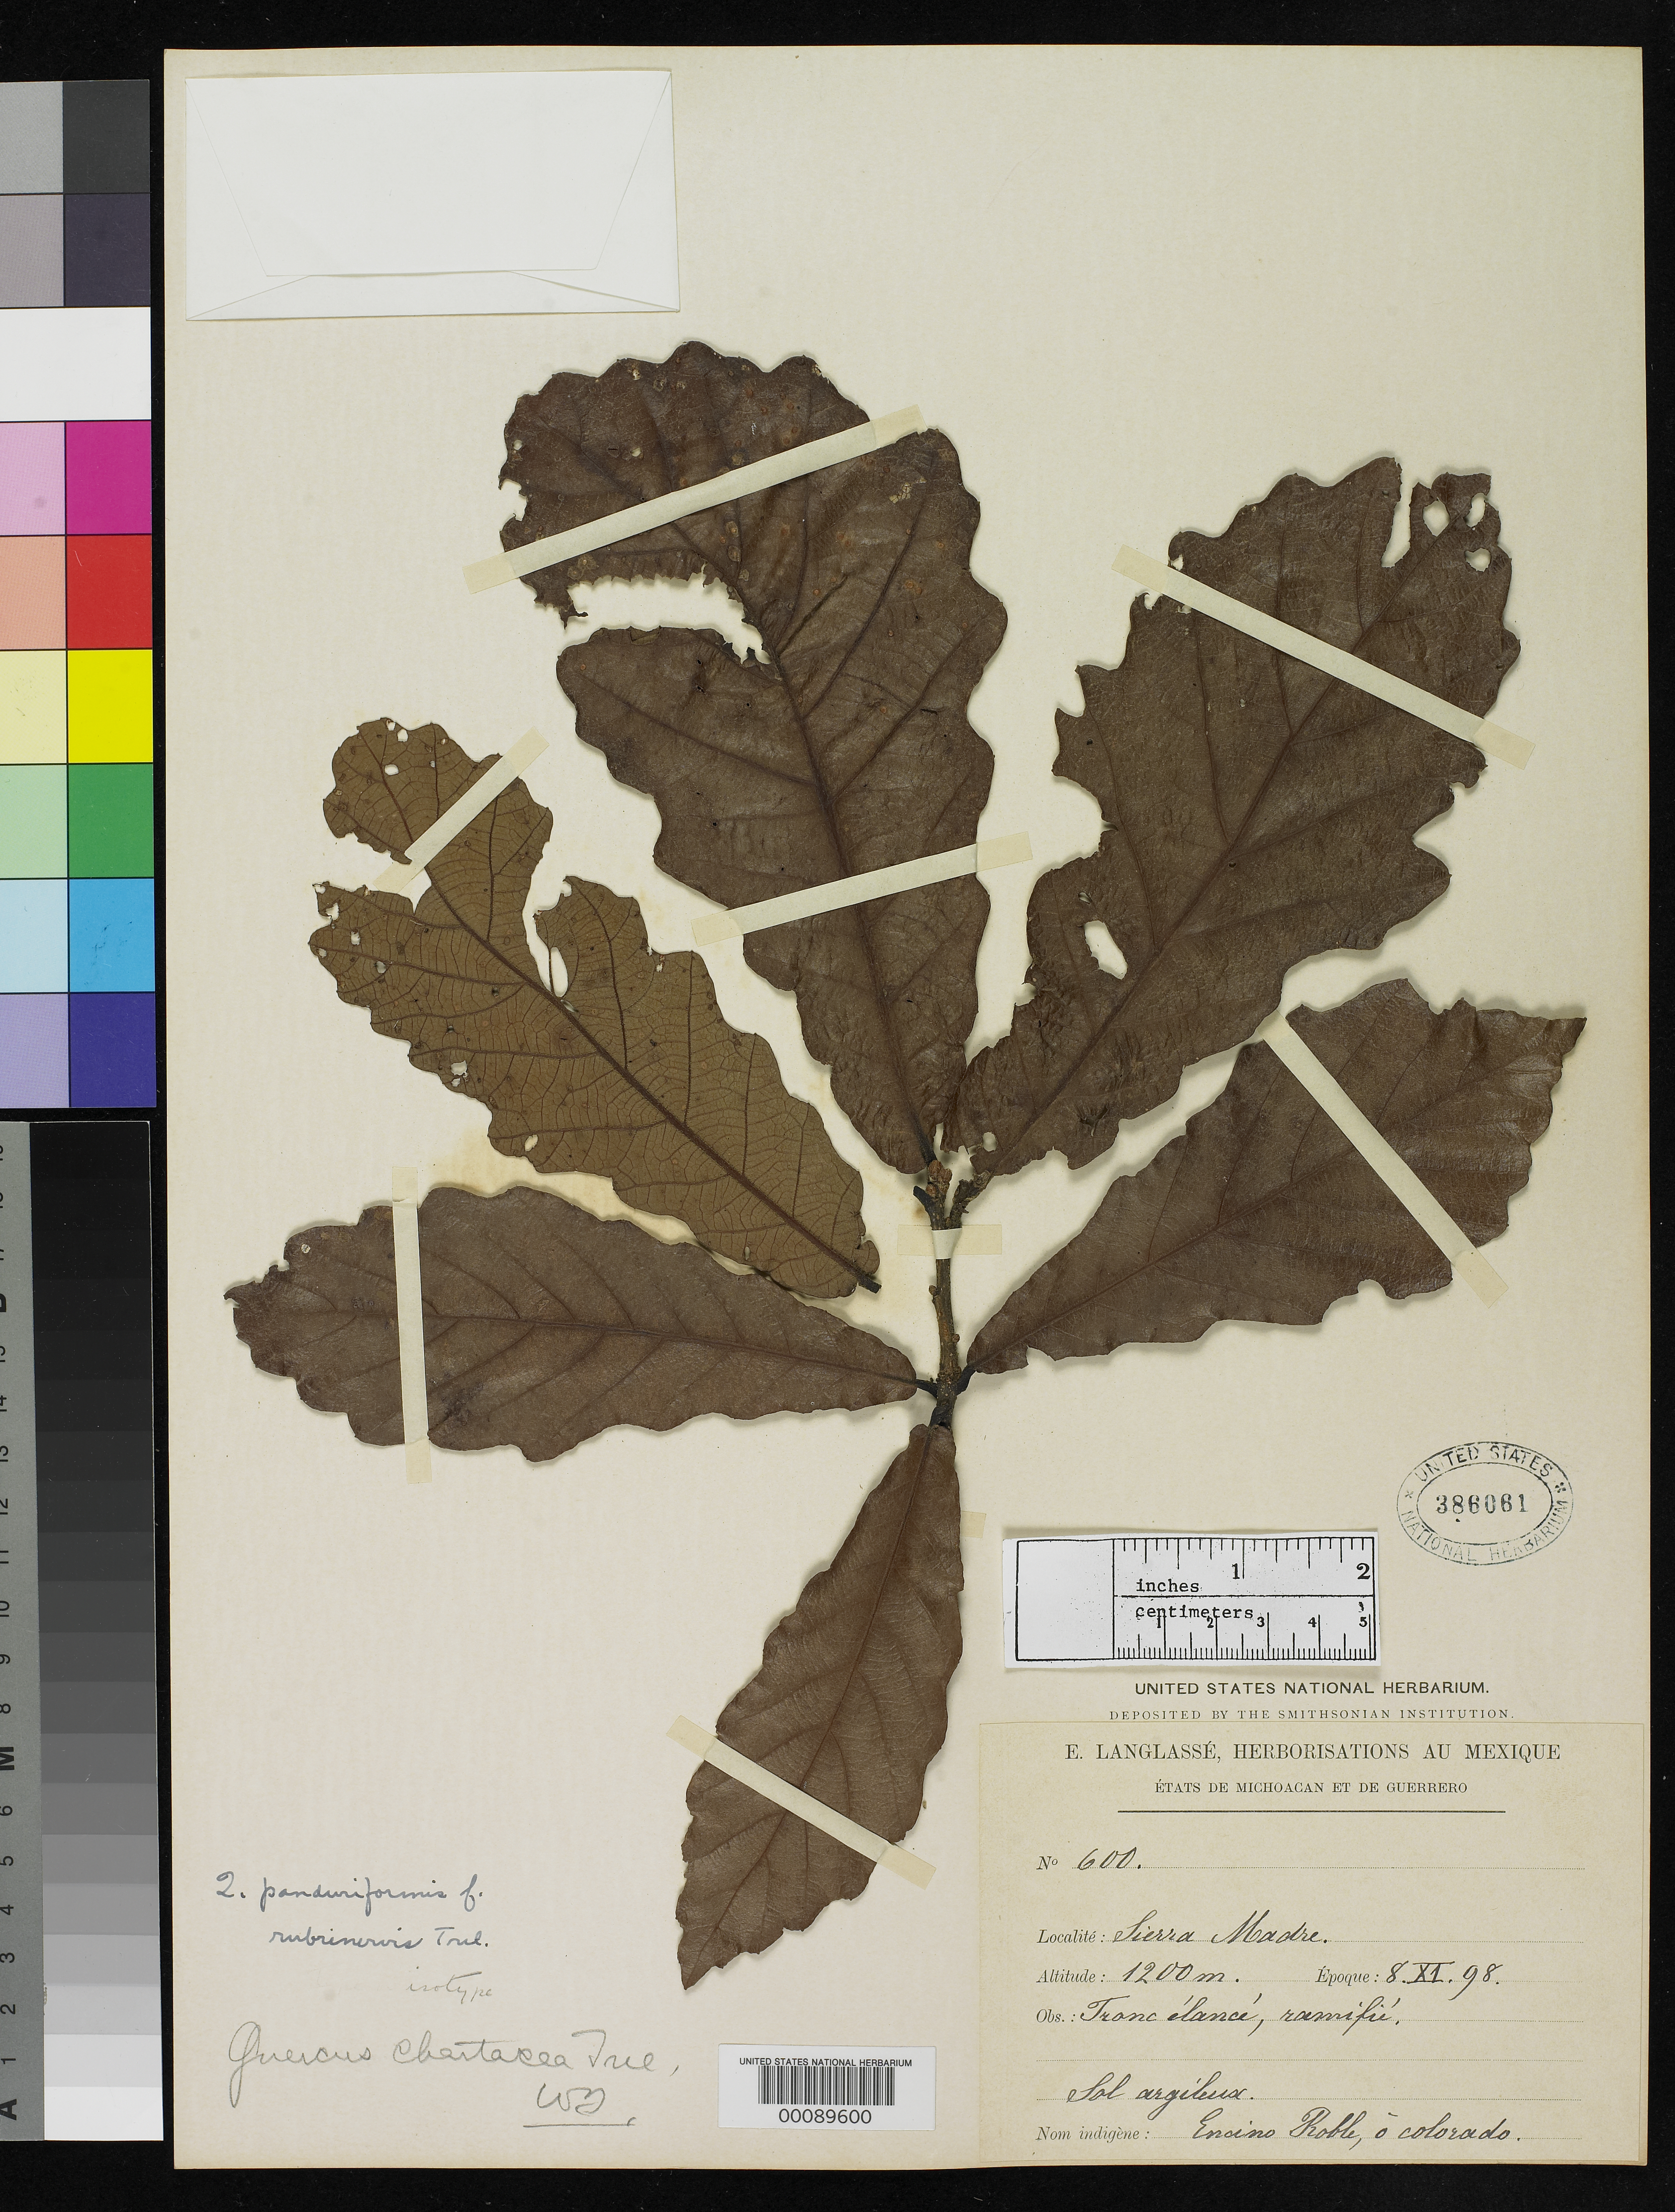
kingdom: Plantae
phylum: Tracheophyta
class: Magnoliopsida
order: Fagales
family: Fagaceae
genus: Quercus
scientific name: Quercus panduriformis f. rubrinervis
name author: Trel.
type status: Isotype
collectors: E. Langlassé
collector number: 600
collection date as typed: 08 Nov 1898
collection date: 1898-11-08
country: Mexico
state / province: Michoacán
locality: Sierra Madre.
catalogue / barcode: US 386061